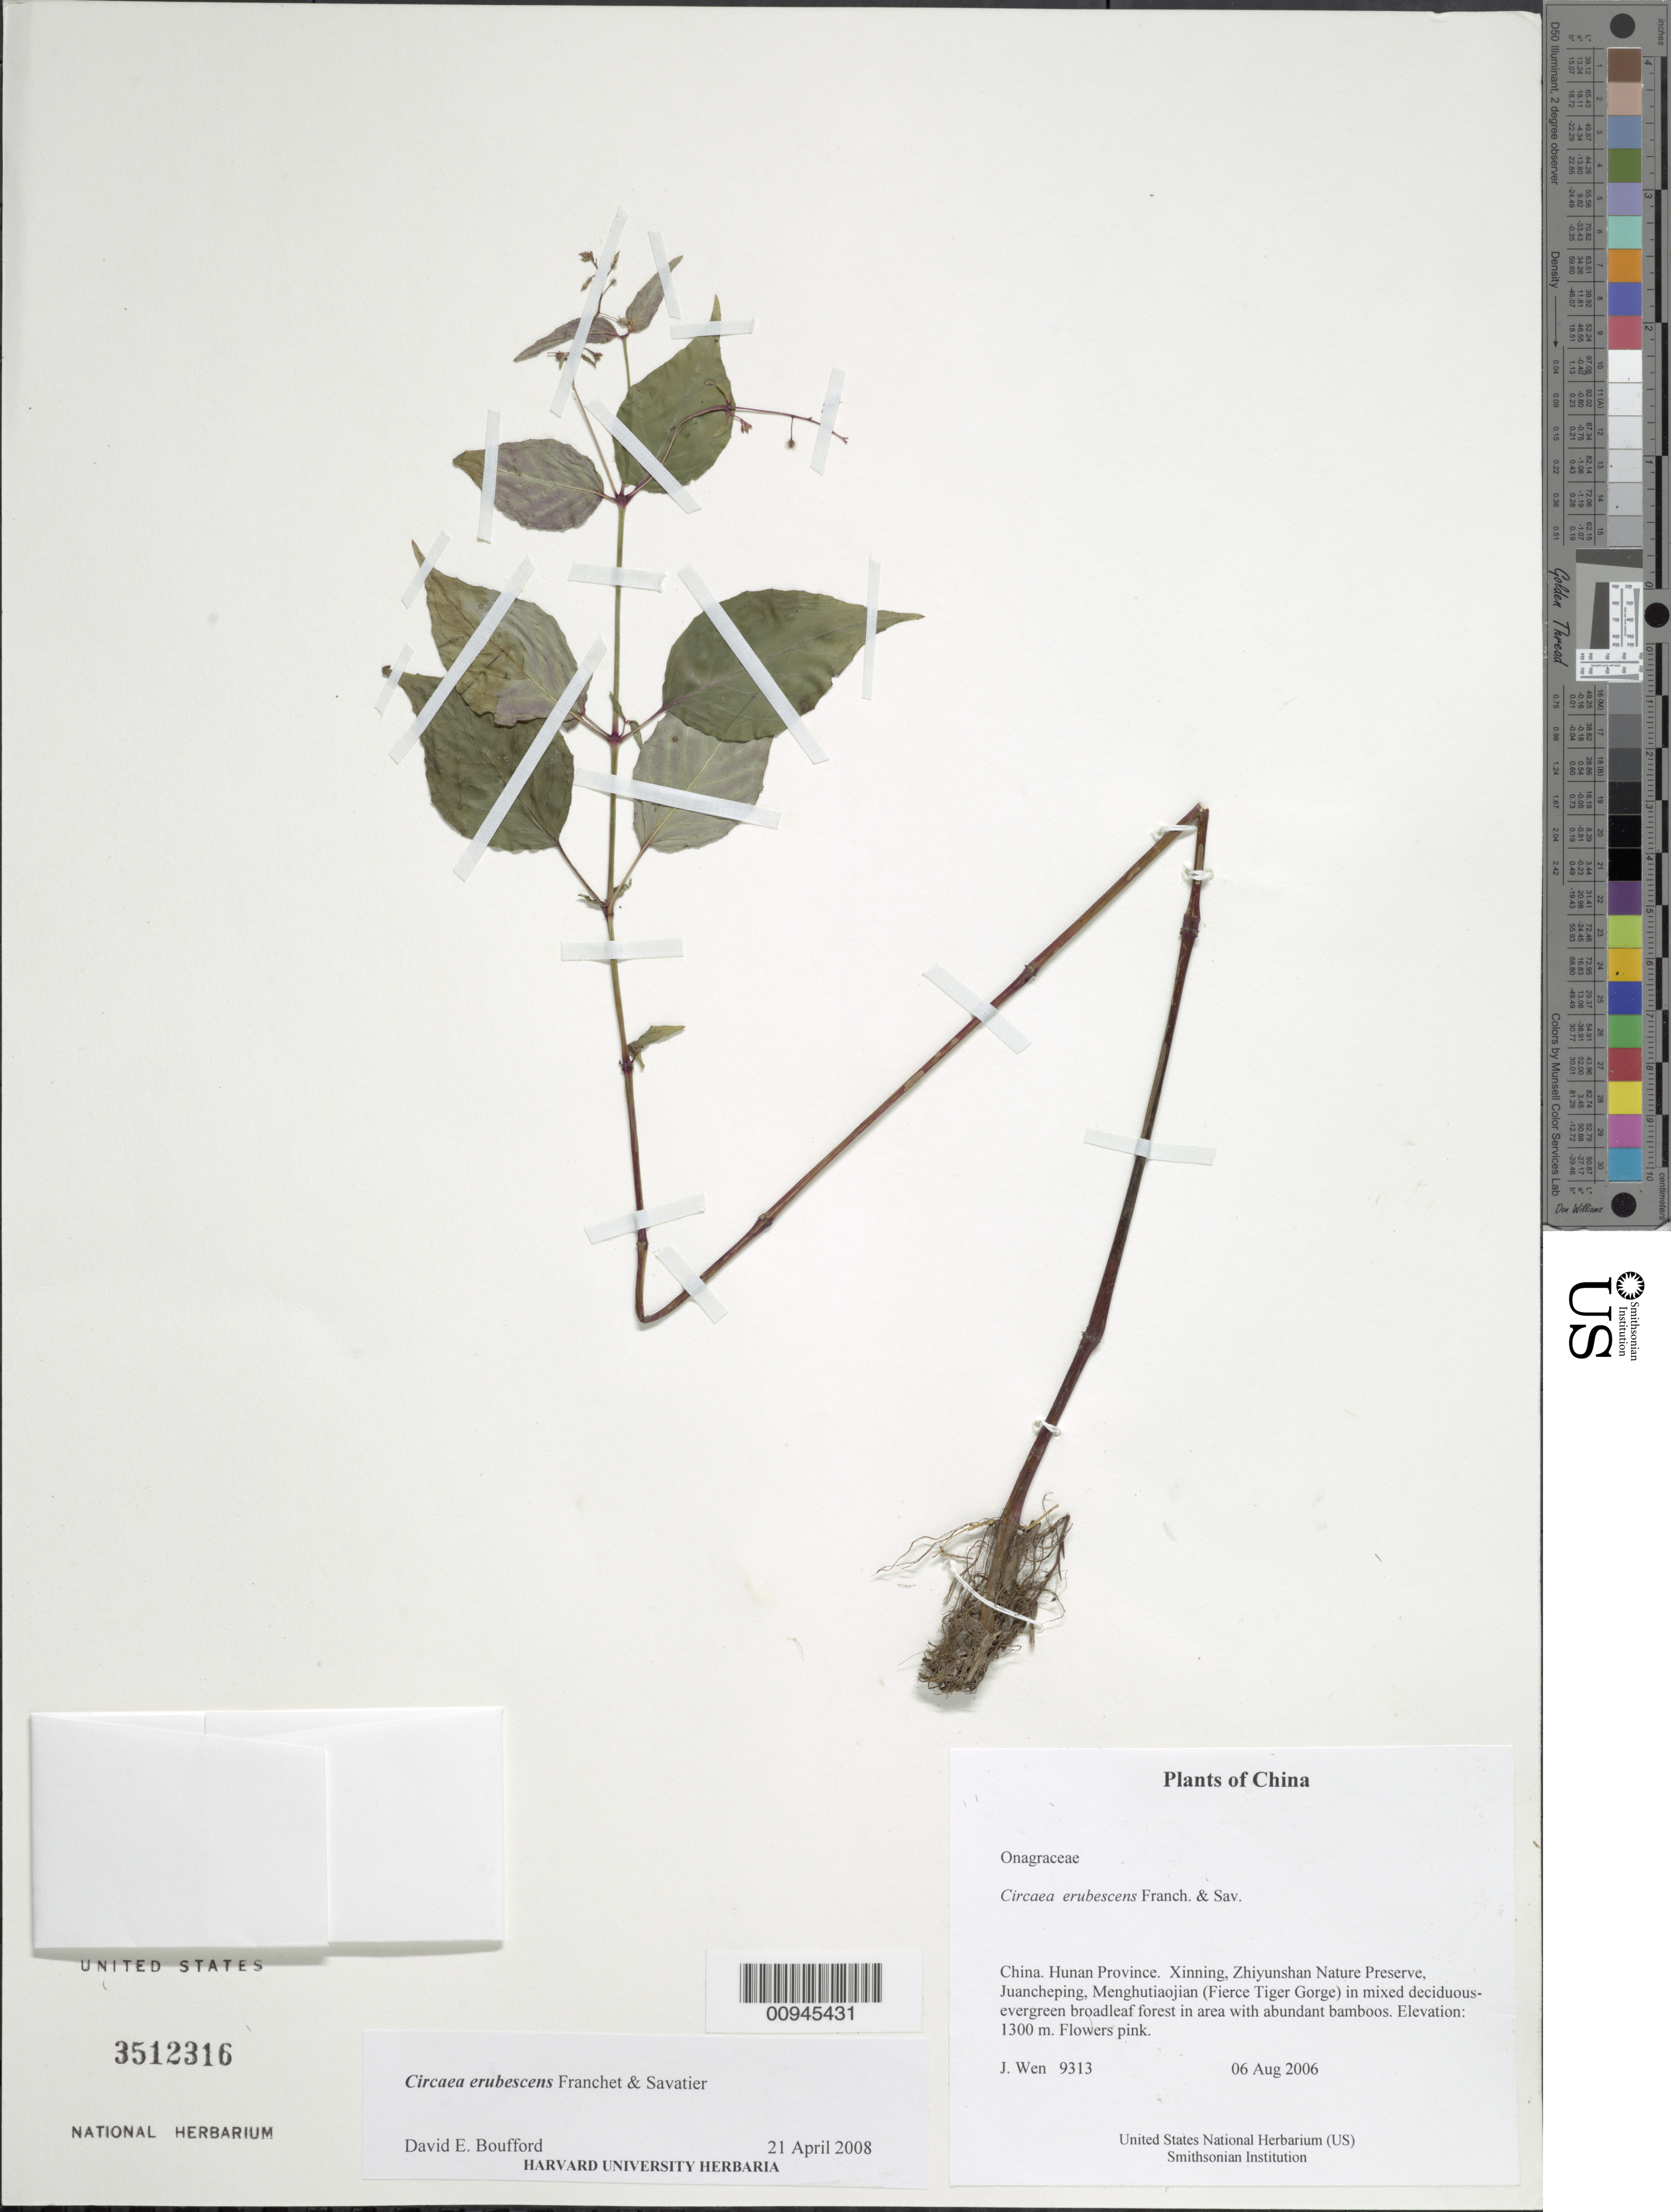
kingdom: Plantae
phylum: Tracheophyta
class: Magnoliopsida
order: Myrtales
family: Onagraceae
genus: Circaea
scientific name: Circaea erubescens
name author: Franch. & Sav.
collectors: J. Wen & S. Wu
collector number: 9313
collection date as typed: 06 Aug 2006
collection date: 2006-08-06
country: China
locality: Hunan Province. Xinning, Zhiyunshan Nature Preserve, Juancheping, Menghutiaojian (Fierce Tiger Gorge) in mixed deciduous-evergreen broadleaf forest in area with abundant bamboos.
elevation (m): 1300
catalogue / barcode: US 3512316